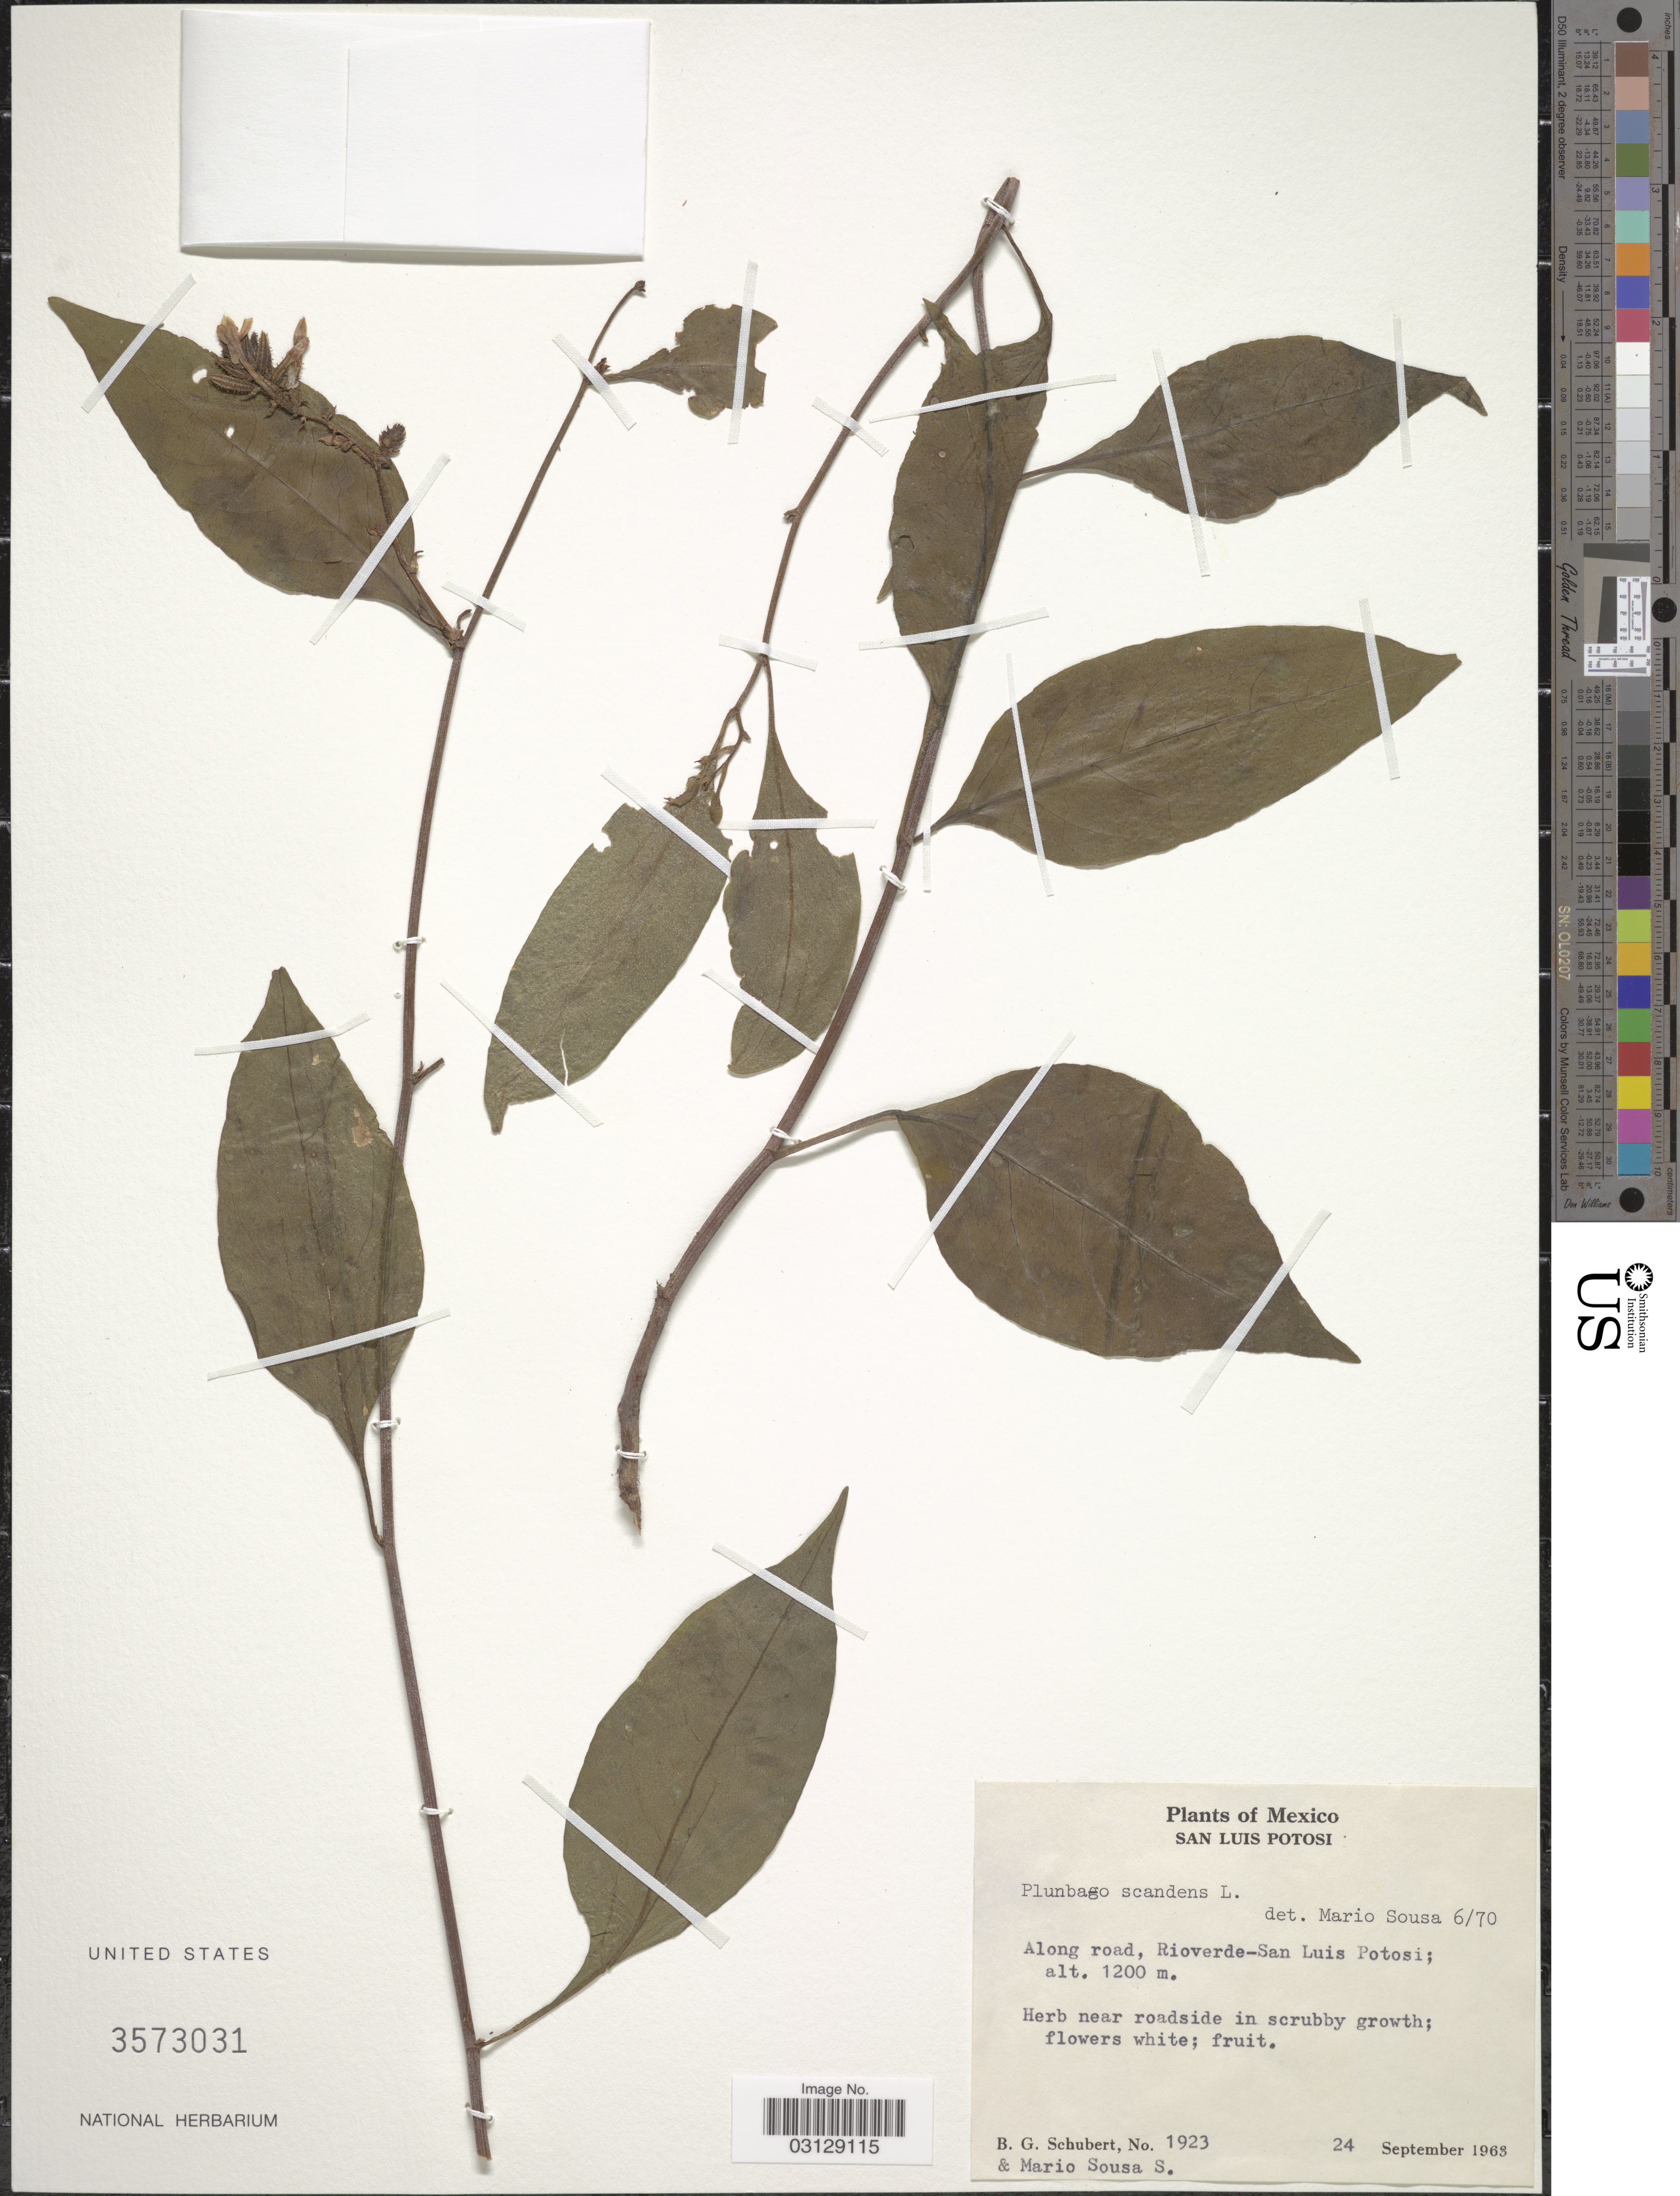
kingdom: Plantae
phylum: Tracheophyta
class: Magnoliopsida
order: Caryophyllales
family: Plumbaginaceae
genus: Plumbago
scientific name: Plumbago scandens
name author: L.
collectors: B. Schubert & M. Sousa S.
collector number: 1923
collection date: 1963-09-24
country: Mexico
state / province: San Luis Potosí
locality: Along road, Rioverde-San Luis Potosi.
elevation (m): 1200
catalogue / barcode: US 3573031